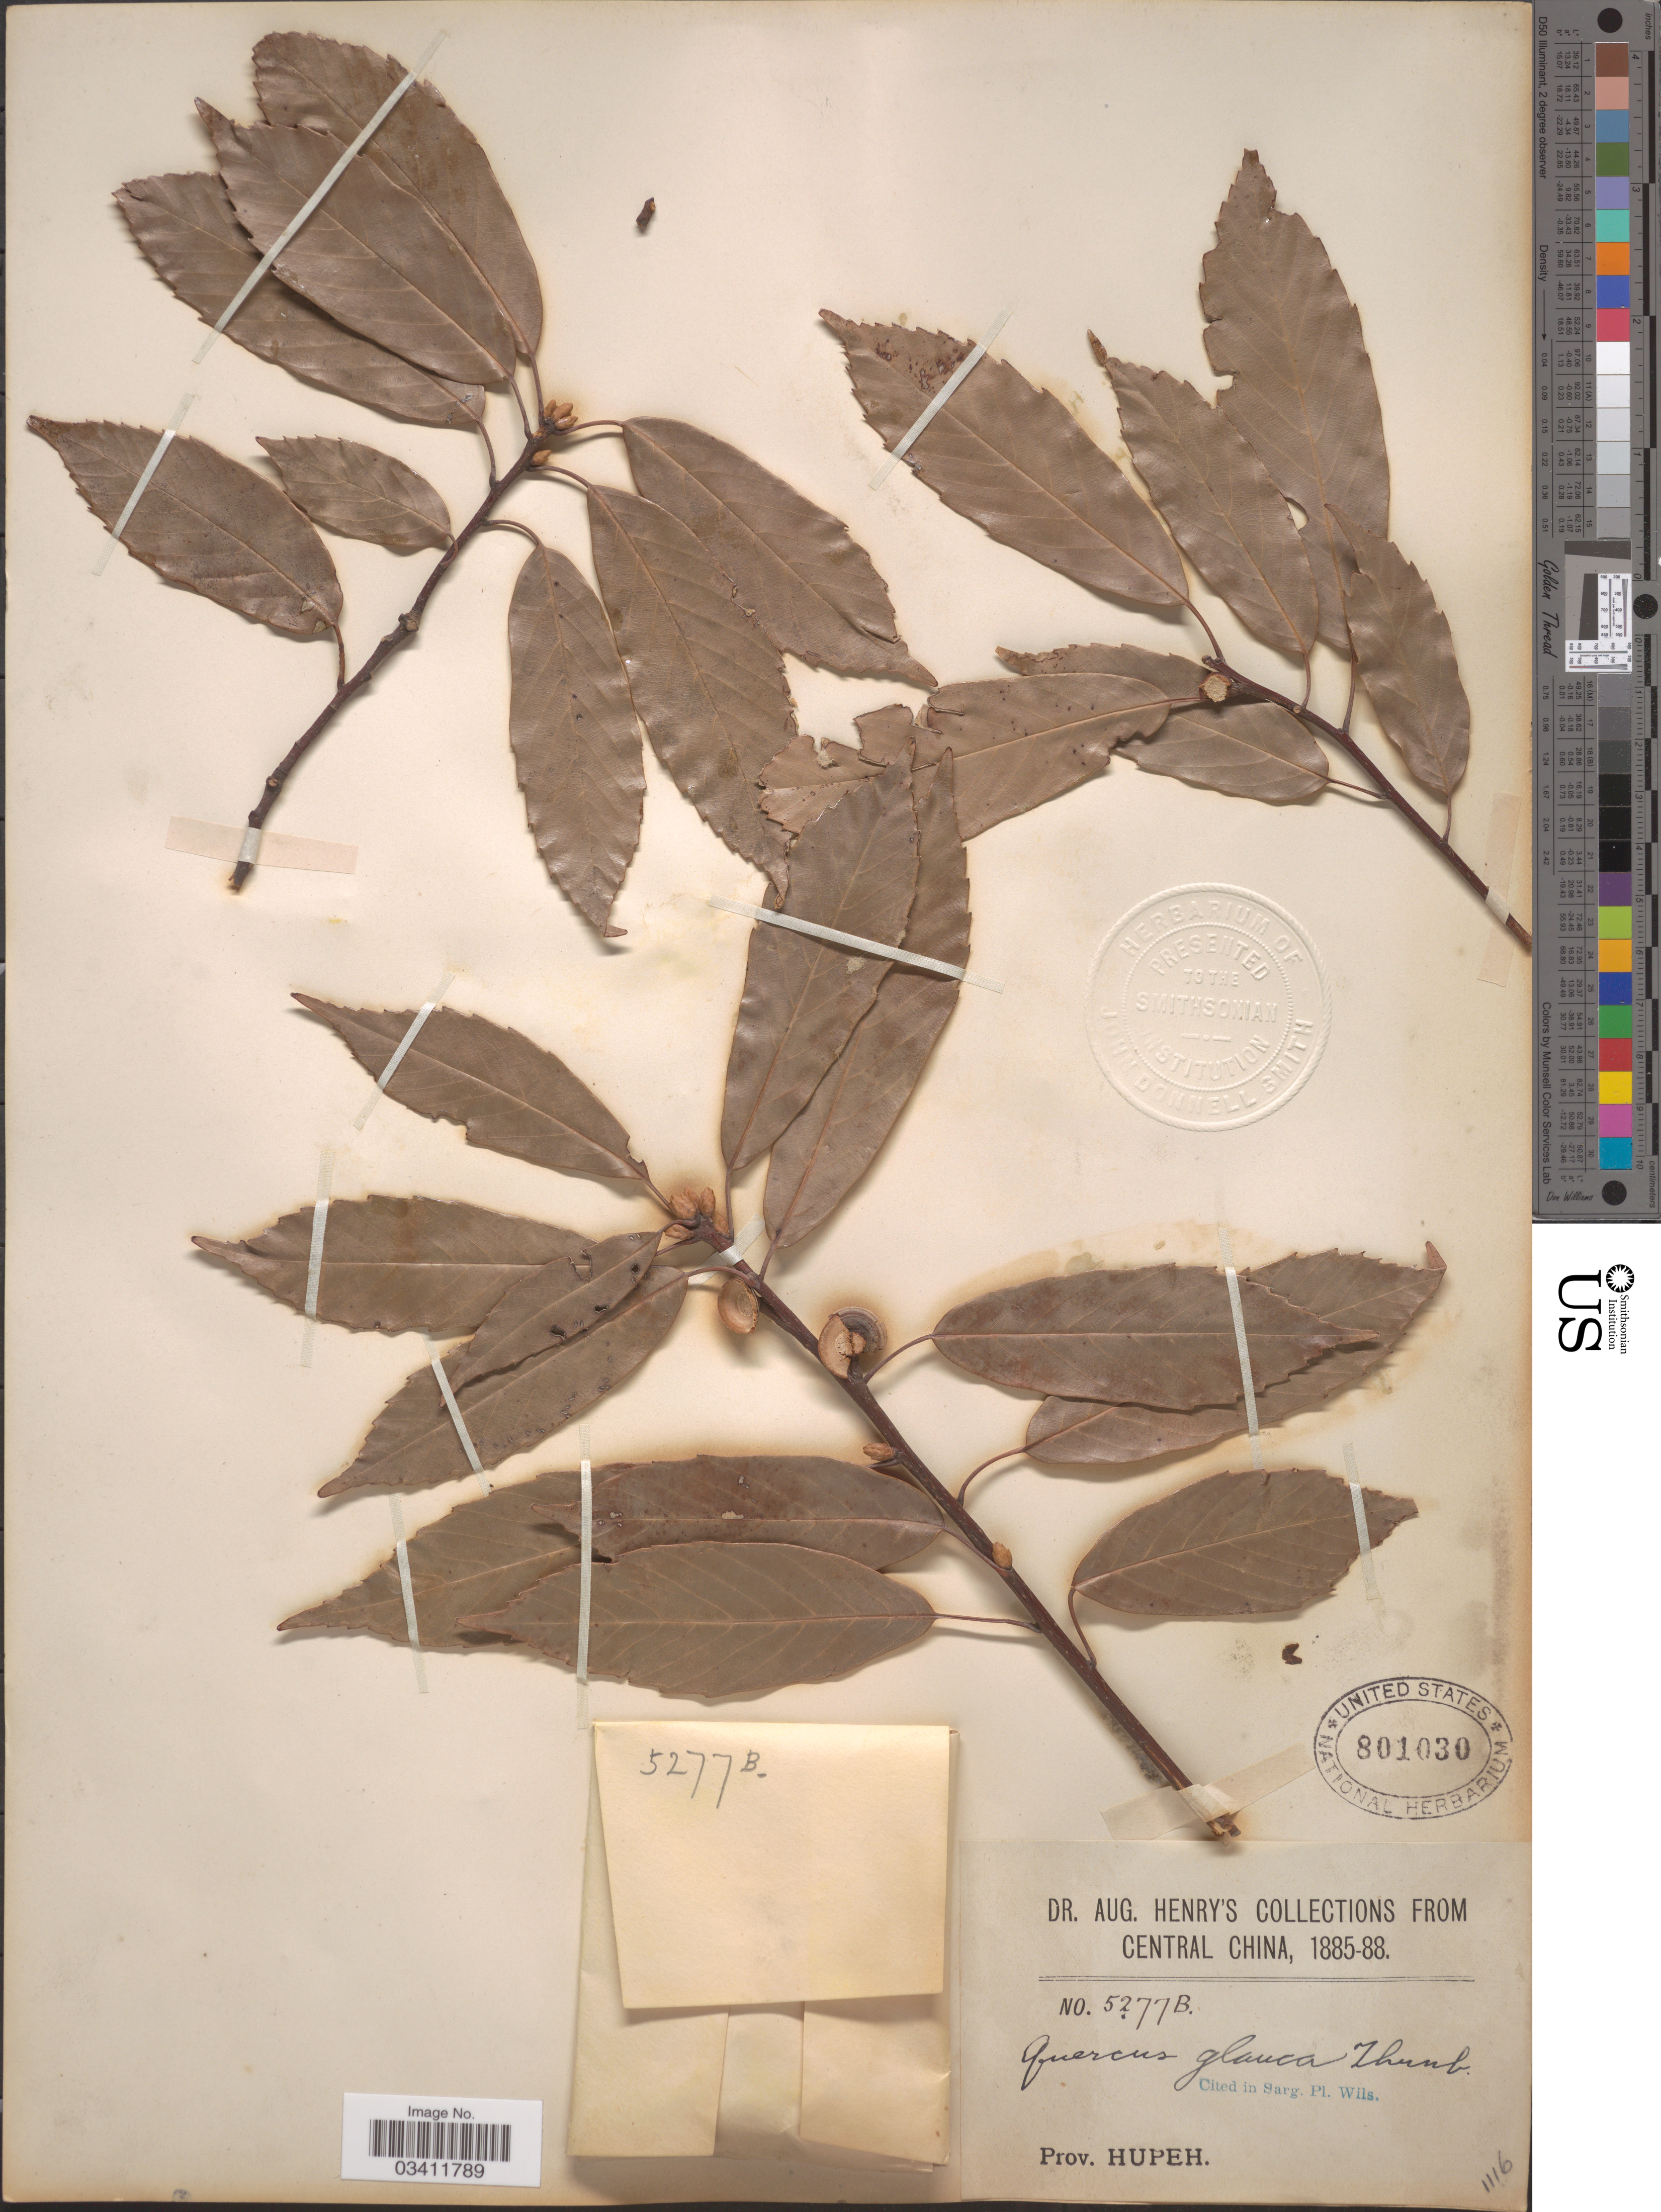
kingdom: Plantae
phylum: Tracheophyta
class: Magnoliopsida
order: Fagales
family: Fagaceae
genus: Quercus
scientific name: Quercus glauca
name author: Thunb.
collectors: A. Henry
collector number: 5277 B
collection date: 1885/1888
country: China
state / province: Hubei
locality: Central China. Prov. Hupeh.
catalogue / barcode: US 801030